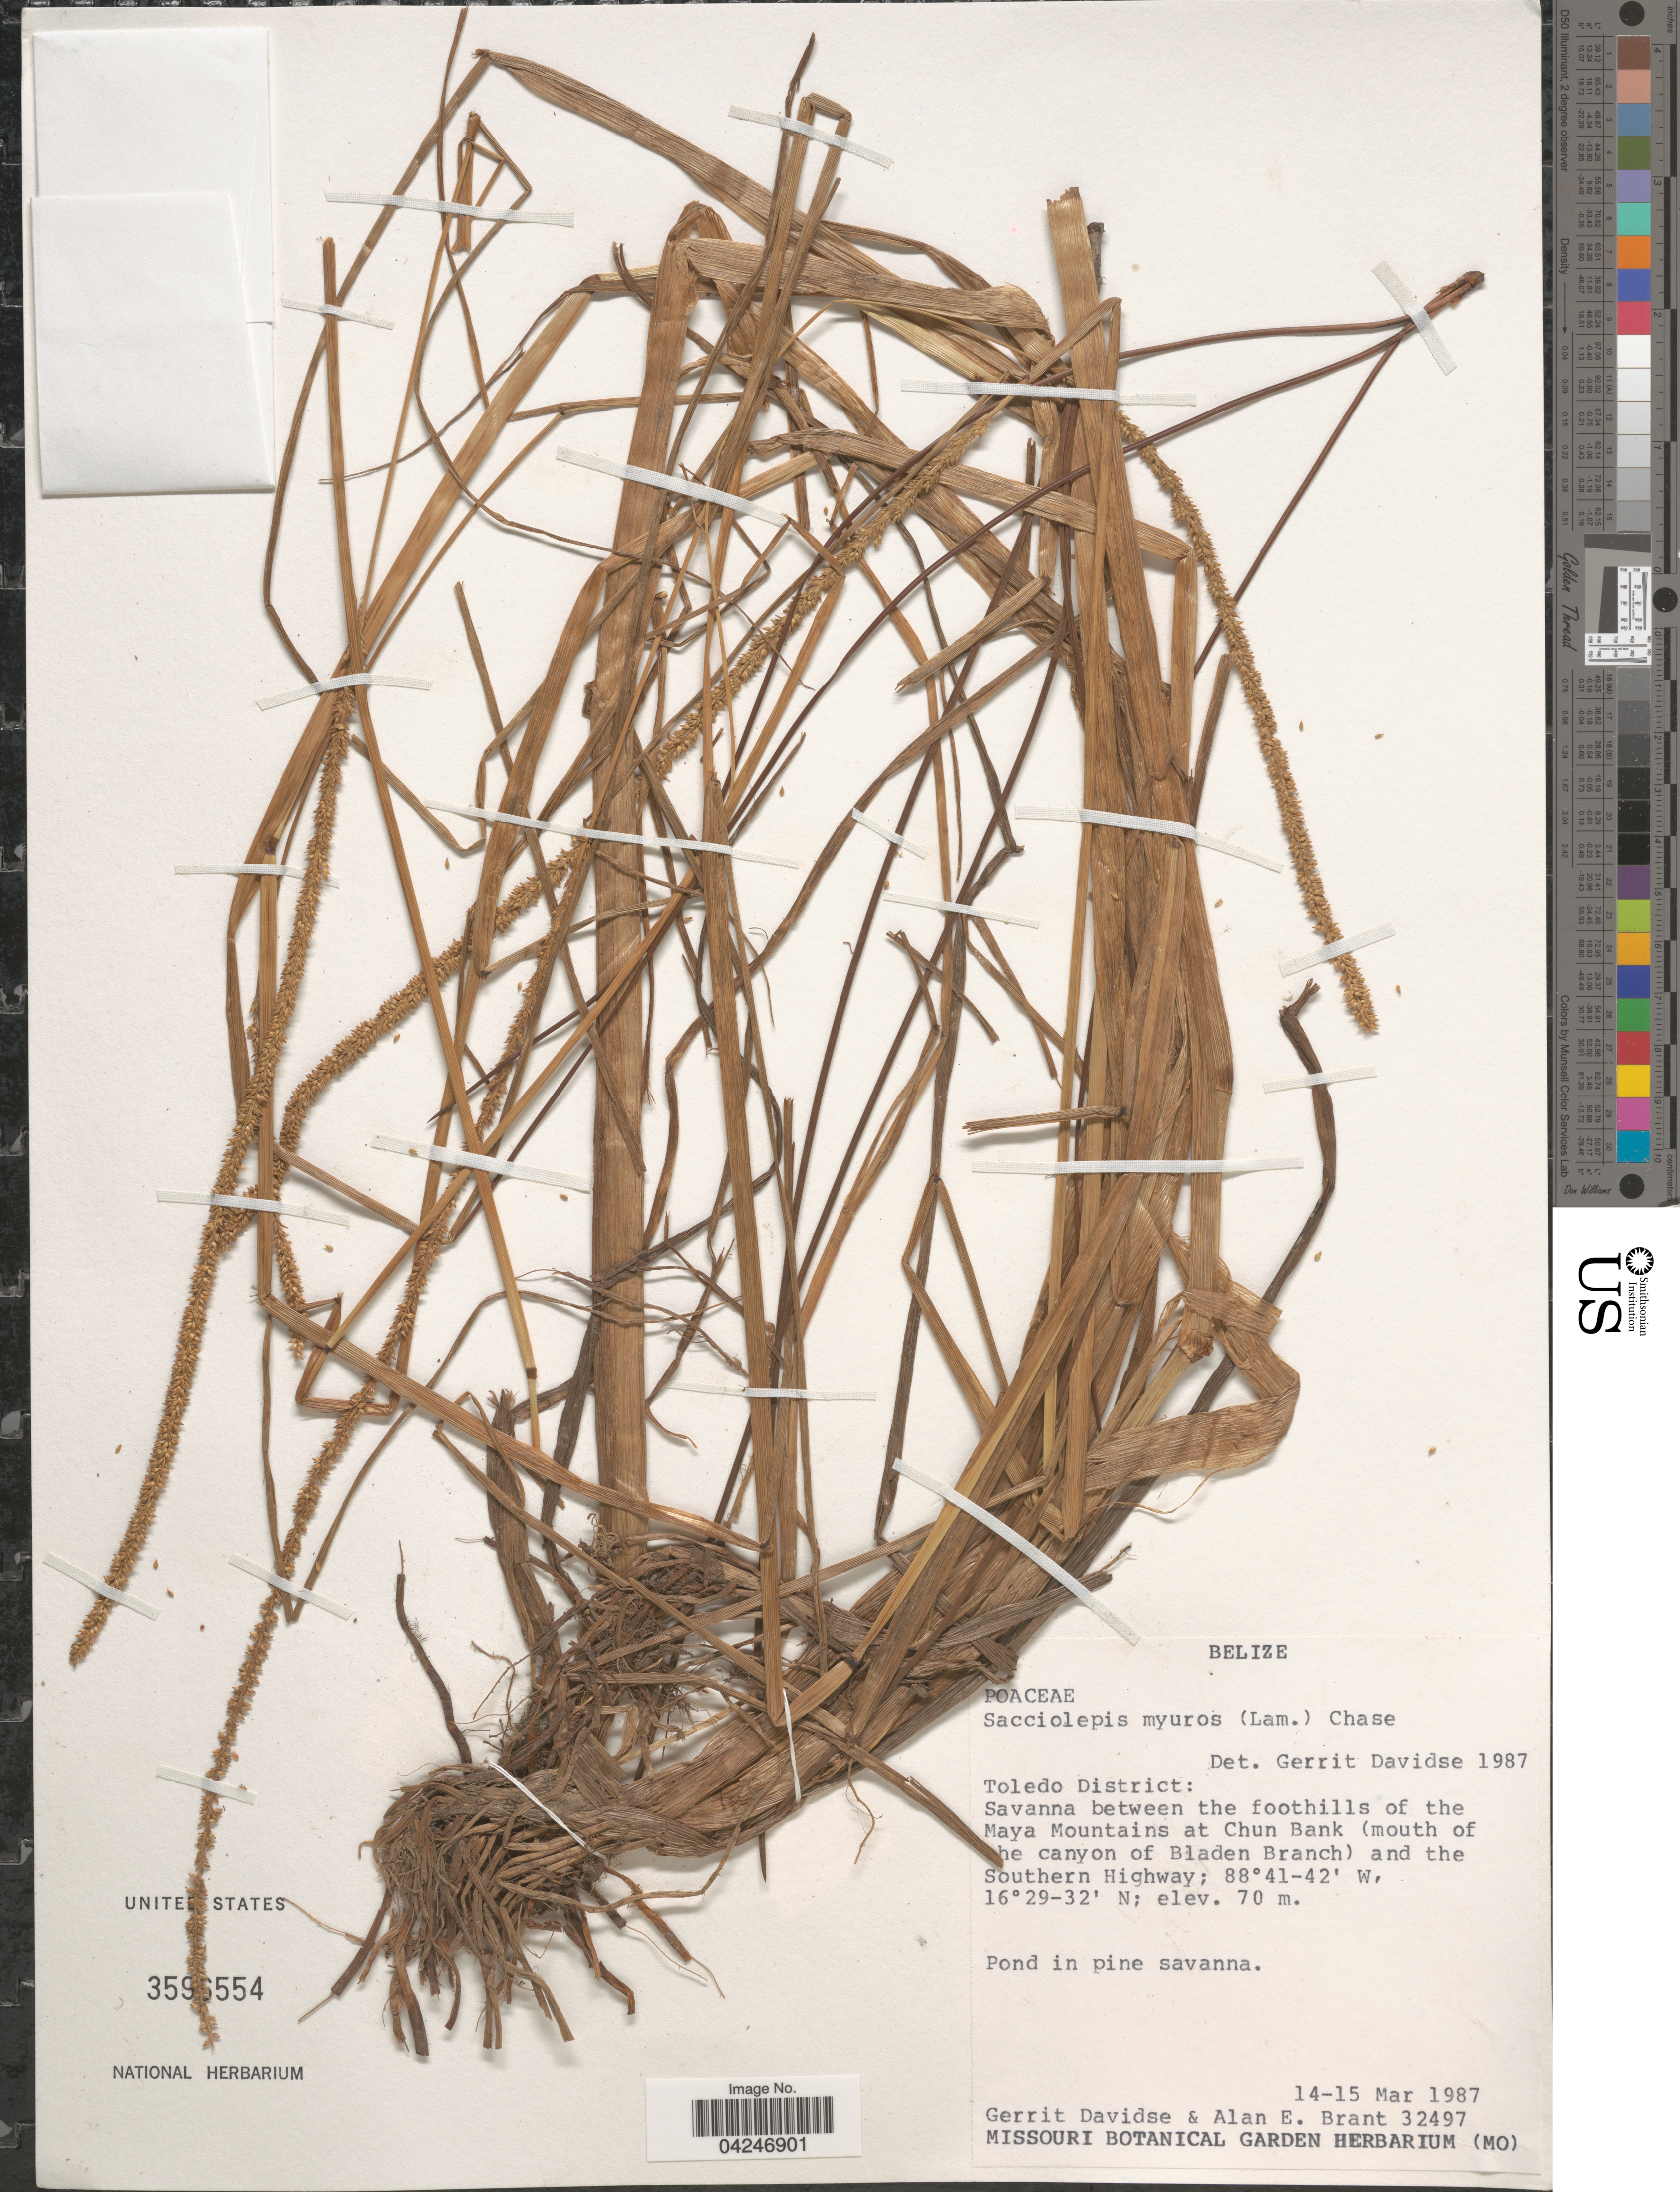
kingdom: Plantae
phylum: Tracheophyta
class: Liliopsida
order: Poales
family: Poaceae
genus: Sacciolepis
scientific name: Sacciolepis myuros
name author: (Lam.) Chase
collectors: G. Davidse & A. Brant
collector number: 32497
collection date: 1987-03-14/1987-03-15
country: Belize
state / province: Toledo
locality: Toledo District: Savanna between the foothills of the Maya Mountains at Chun Bank (mouth of the canyon of Bladen Branch) and the Southern Highway.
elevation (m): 70